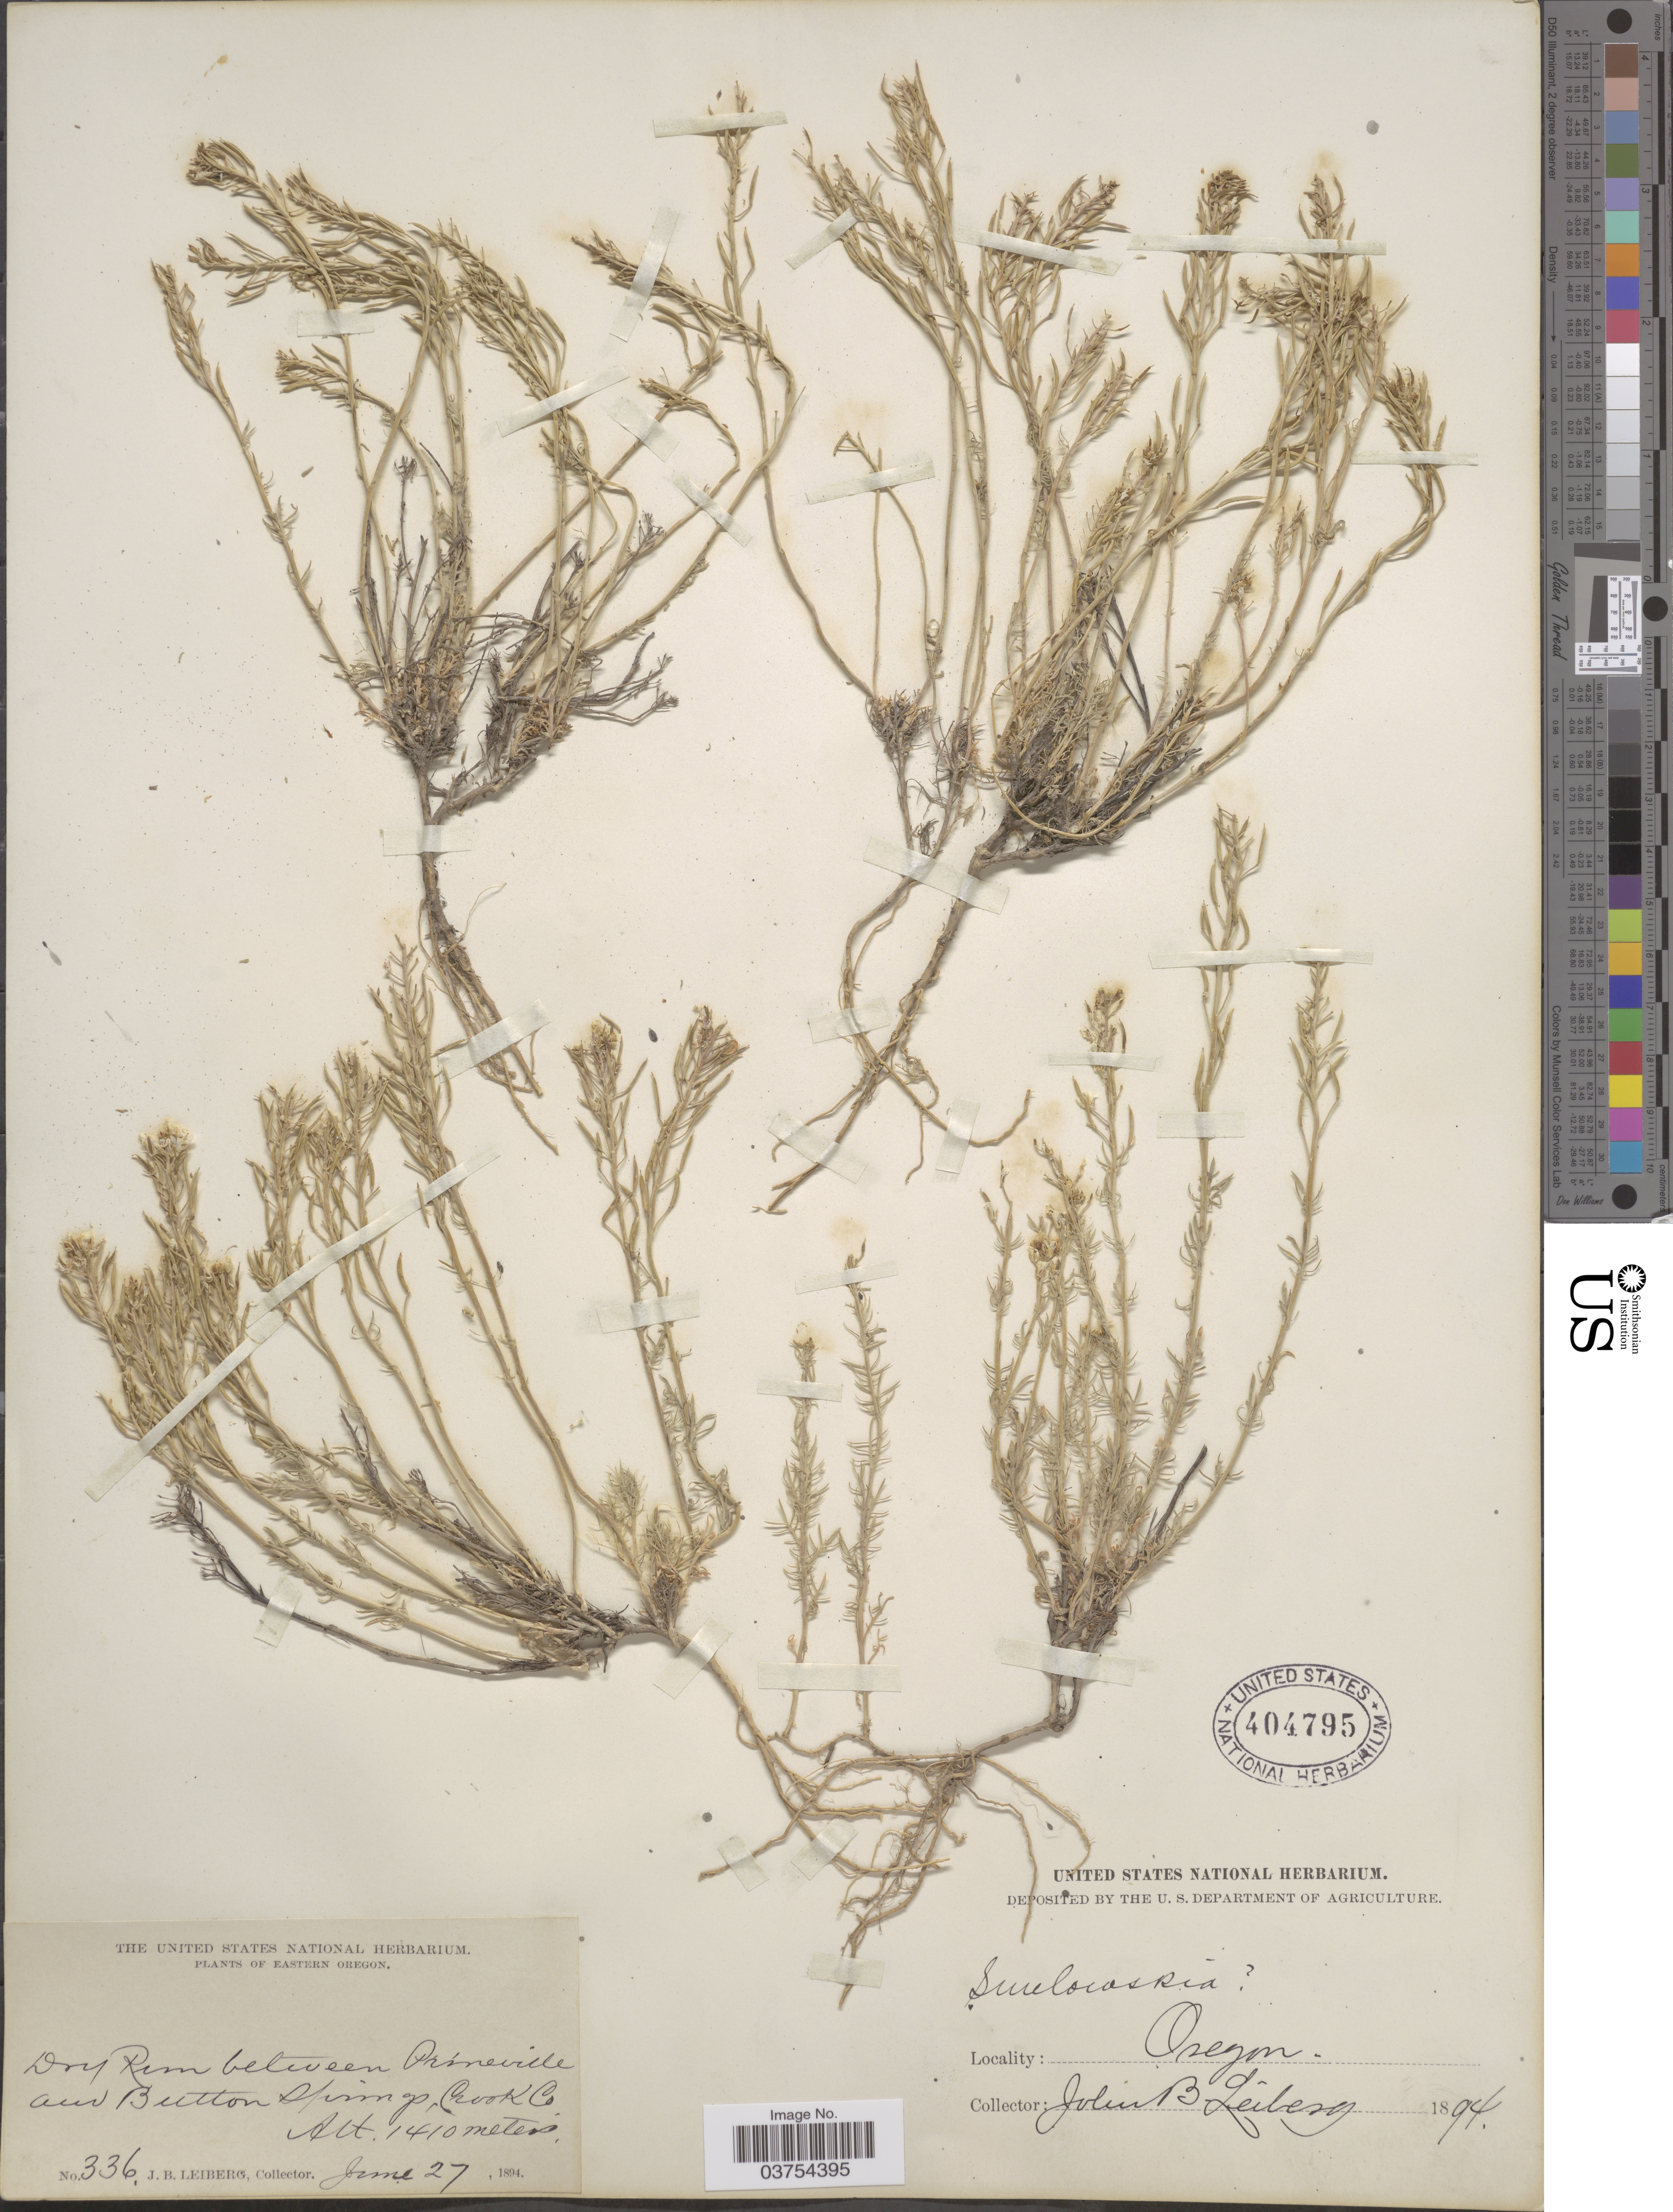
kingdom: Plantae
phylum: Tracheophyta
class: Magnoliopsida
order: Brassicales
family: Brassicaceae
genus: Smelowskia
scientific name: Smelowskia fremontii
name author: S. Watson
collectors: J. B. Leiberg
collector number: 336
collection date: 1894-06-27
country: United States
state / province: Oregon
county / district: Crook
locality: Eastern Oregon. Dry Rim between Prineville and Button Springs, Crook Co.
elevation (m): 1410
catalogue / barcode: US 404795